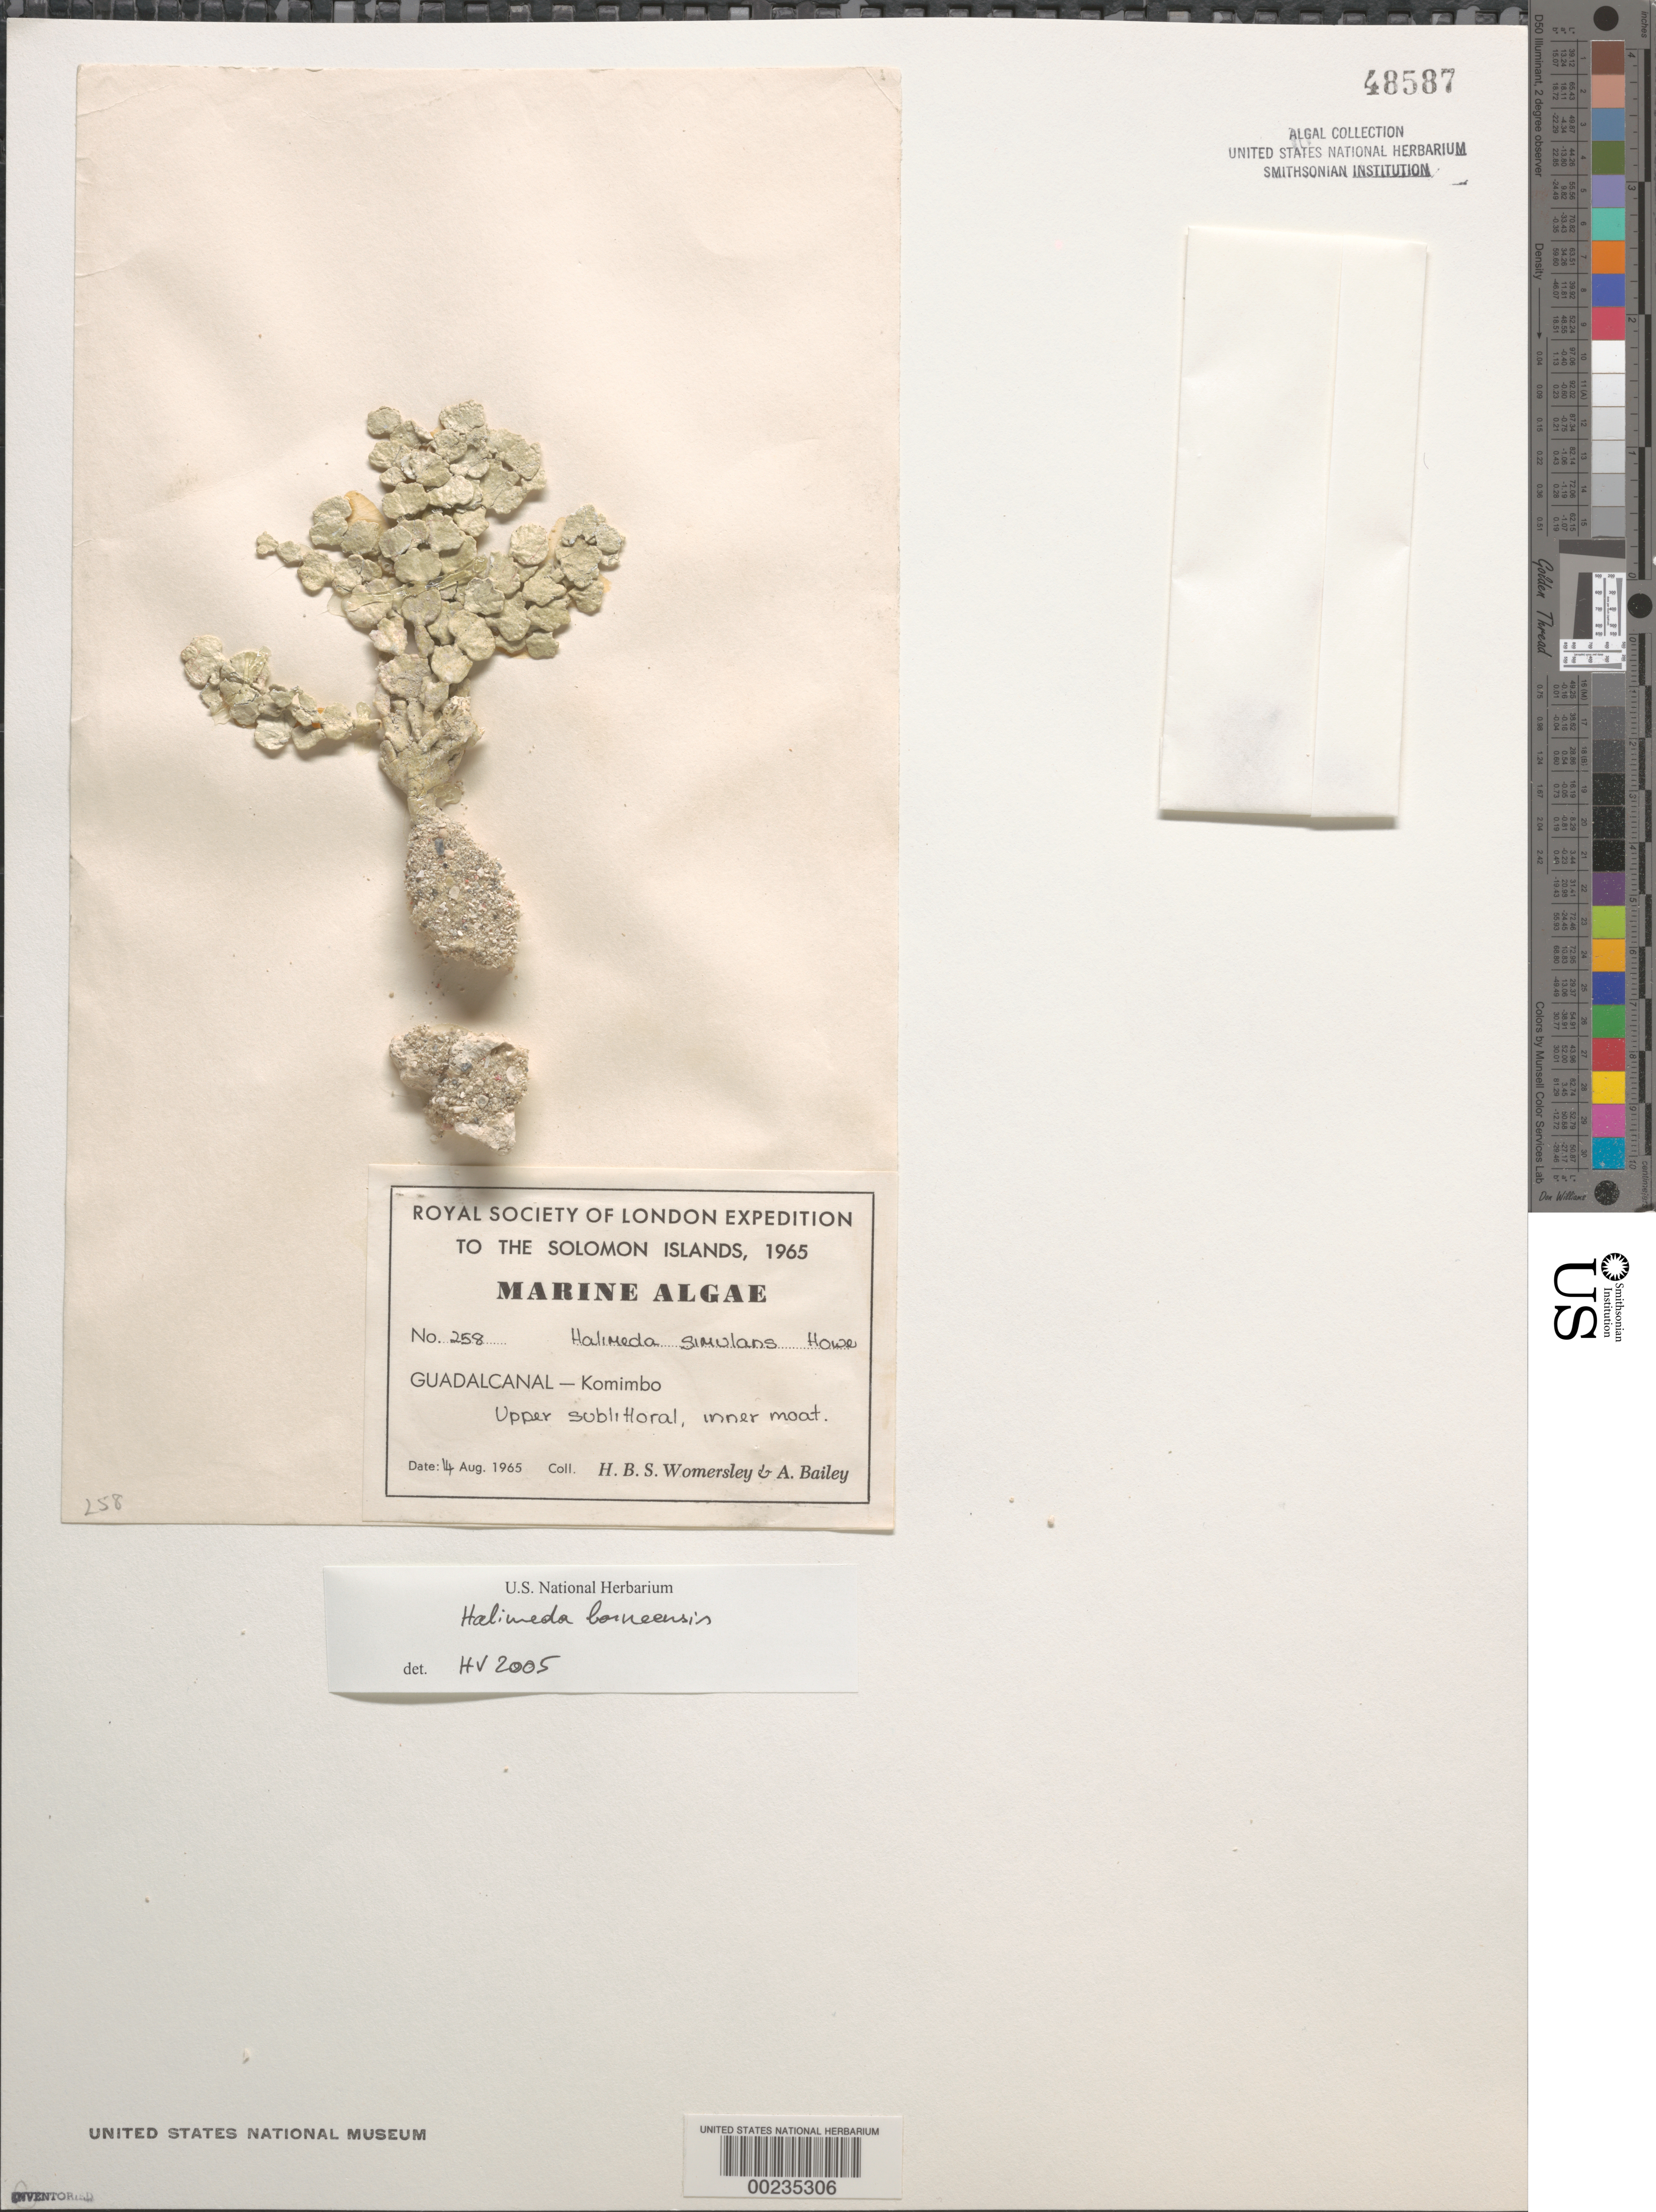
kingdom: Plantae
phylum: Chlorophyta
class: Ulvophyceae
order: Bryopsidales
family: Halimedaceae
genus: Halimeda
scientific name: Halimeda borneensis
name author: W.R. Taylor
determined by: Verbruggen, H.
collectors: H. B. S. Womersley & A. Bailey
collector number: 258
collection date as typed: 14 Aug 1965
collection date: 1965-08-14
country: Solomon Islands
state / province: Guadalcanal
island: Guadalcanal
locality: Komimbo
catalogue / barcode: US 48587